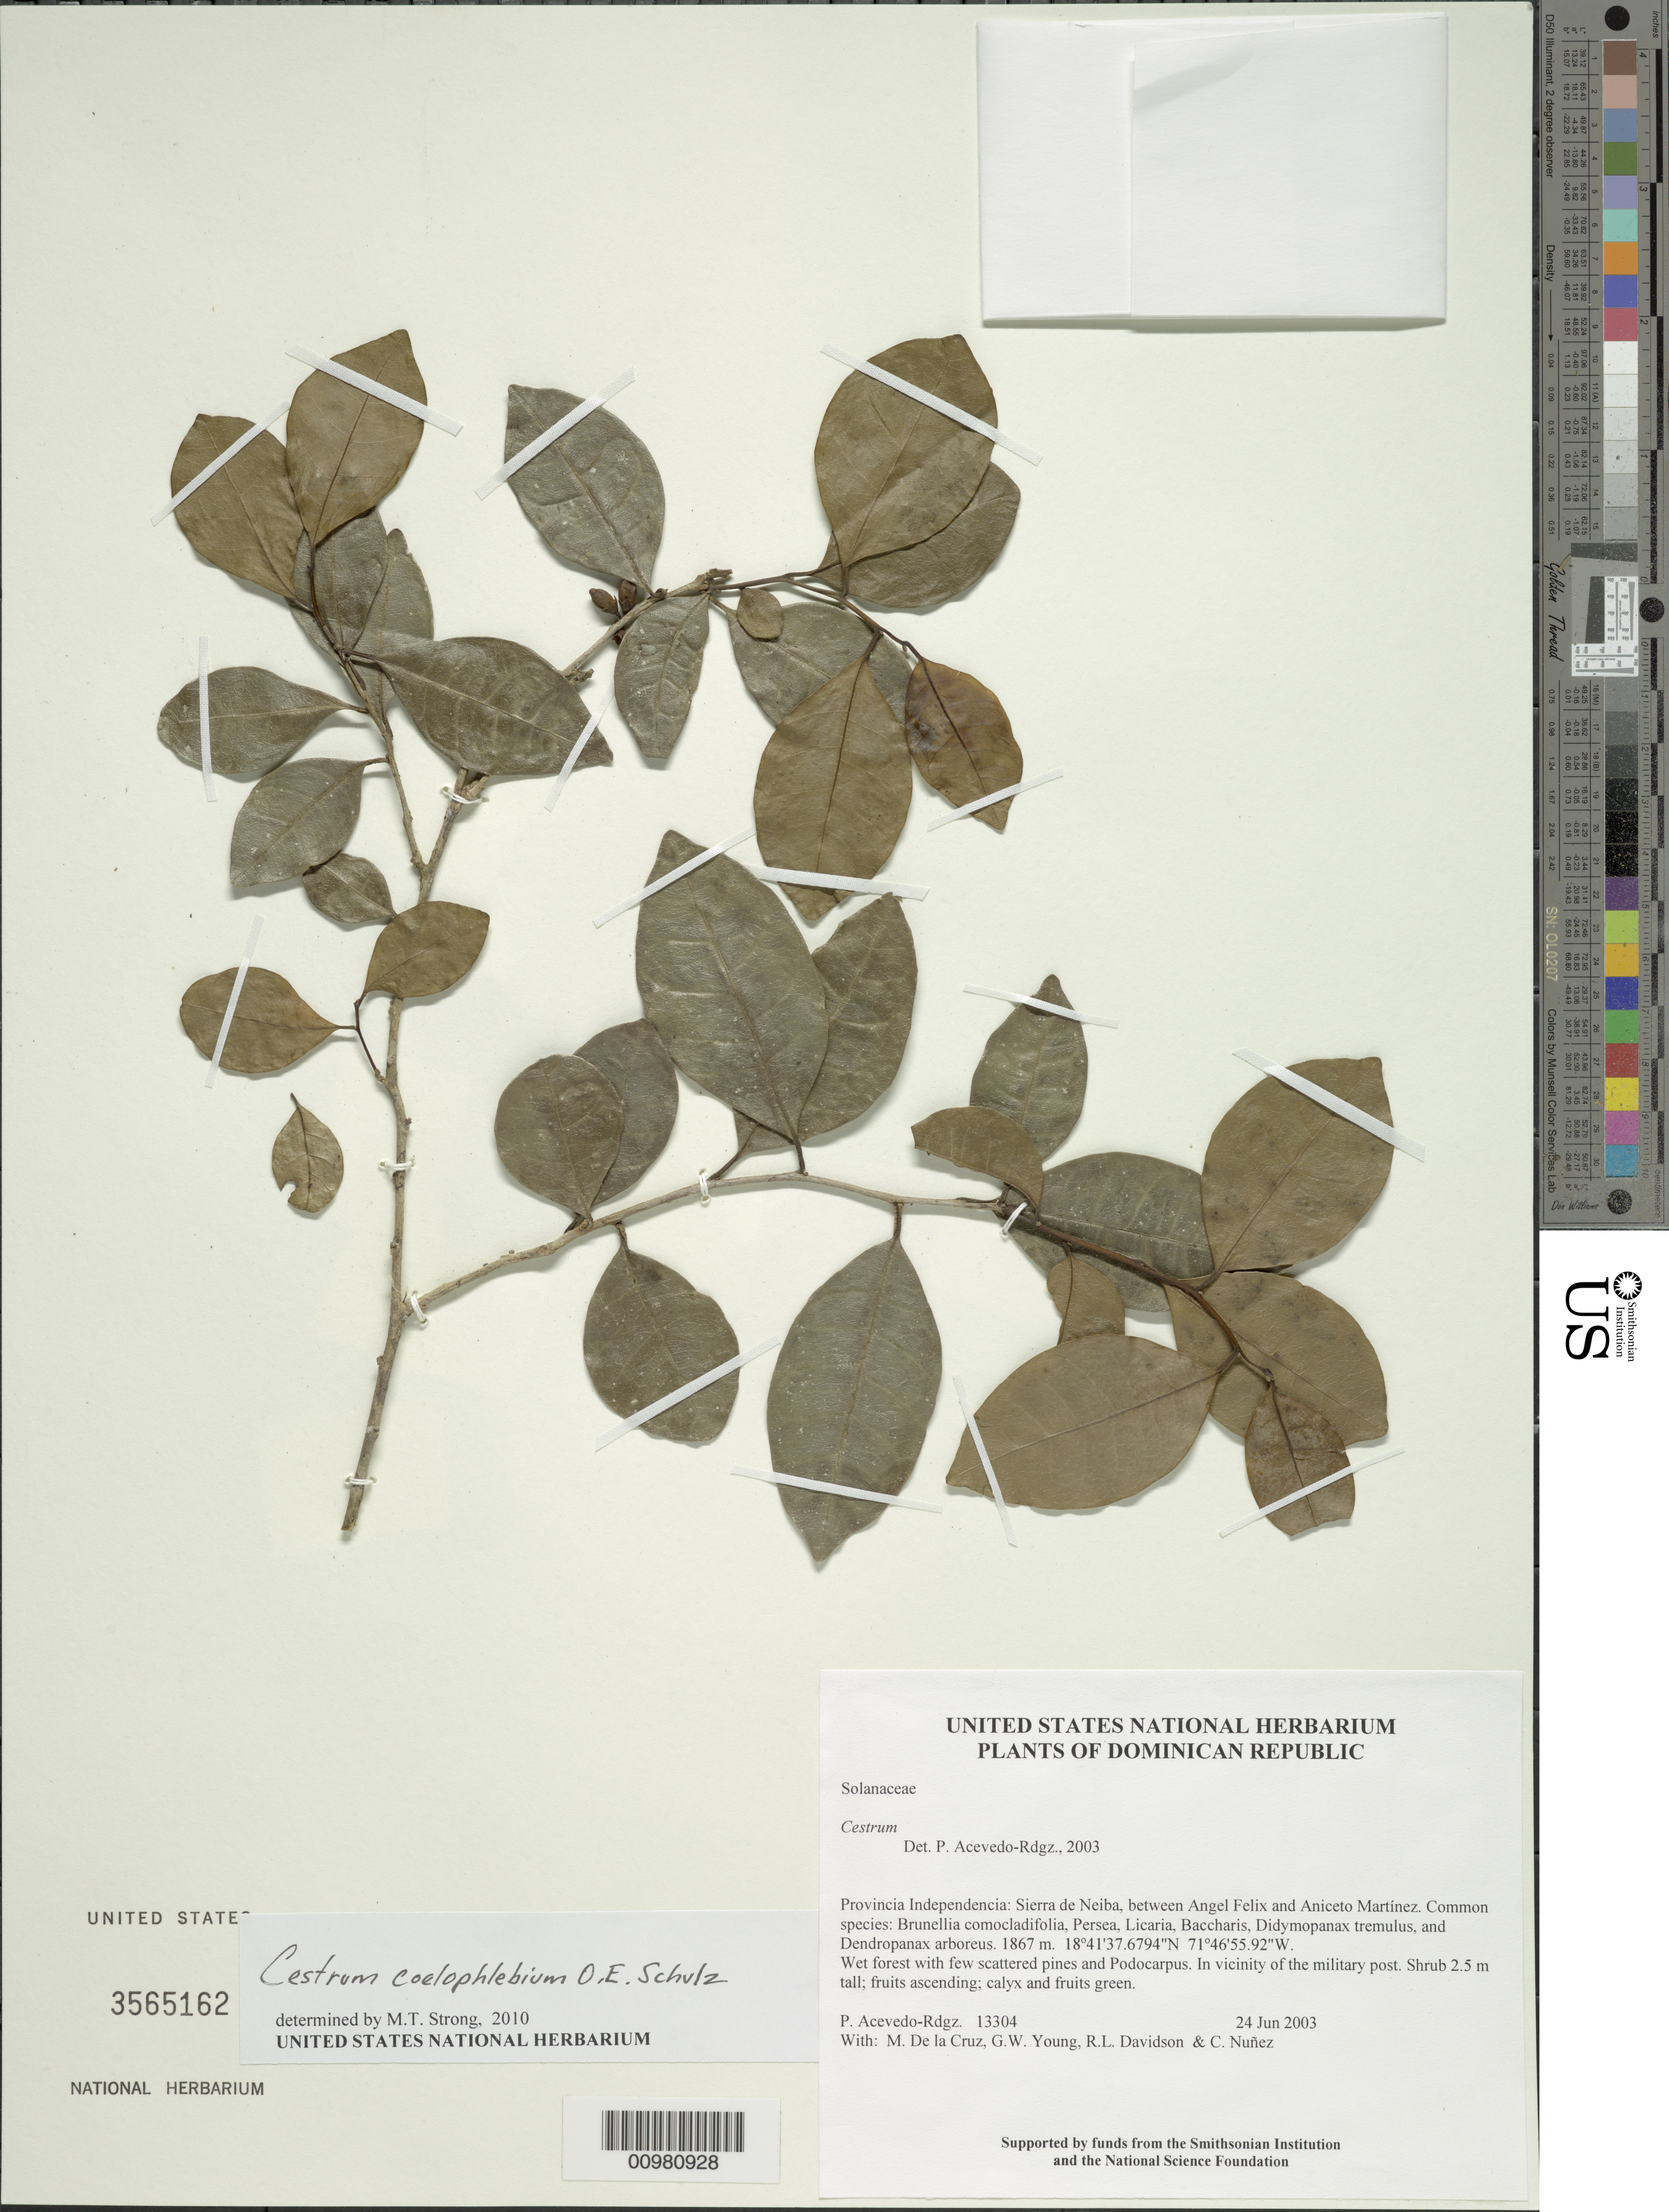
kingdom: Plantae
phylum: Tracheophyta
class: Magnoliopsida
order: Solanales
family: Solanaceae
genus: Cestrum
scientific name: Cestrum coelophlebium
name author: O.E. Schulz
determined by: Strong, M. T., (US), Smithsonian Institution - National Museum of Natural History (UNITED STATES)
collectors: P. Acevedo-Rodr., M. de la Cruz, J. Rawlins, G. Young, R. Davidson & C. Nunez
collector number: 13304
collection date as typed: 24 Jun 2003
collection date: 2003-06-24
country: Dominican Republic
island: Hispaniola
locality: Provincia Independencia: Sierra de Neiba, between Angel Felix and Aniceto Martínez. Common species: Brunellia comocladifolia, Persea, Licaria, Baccharis, Didymopanax tremulus, and Dendropanax arboreus.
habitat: Wet forest with few scattered pines and Podocarpus. In vicinity of the military post.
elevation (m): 1867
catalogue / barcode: US 3565162